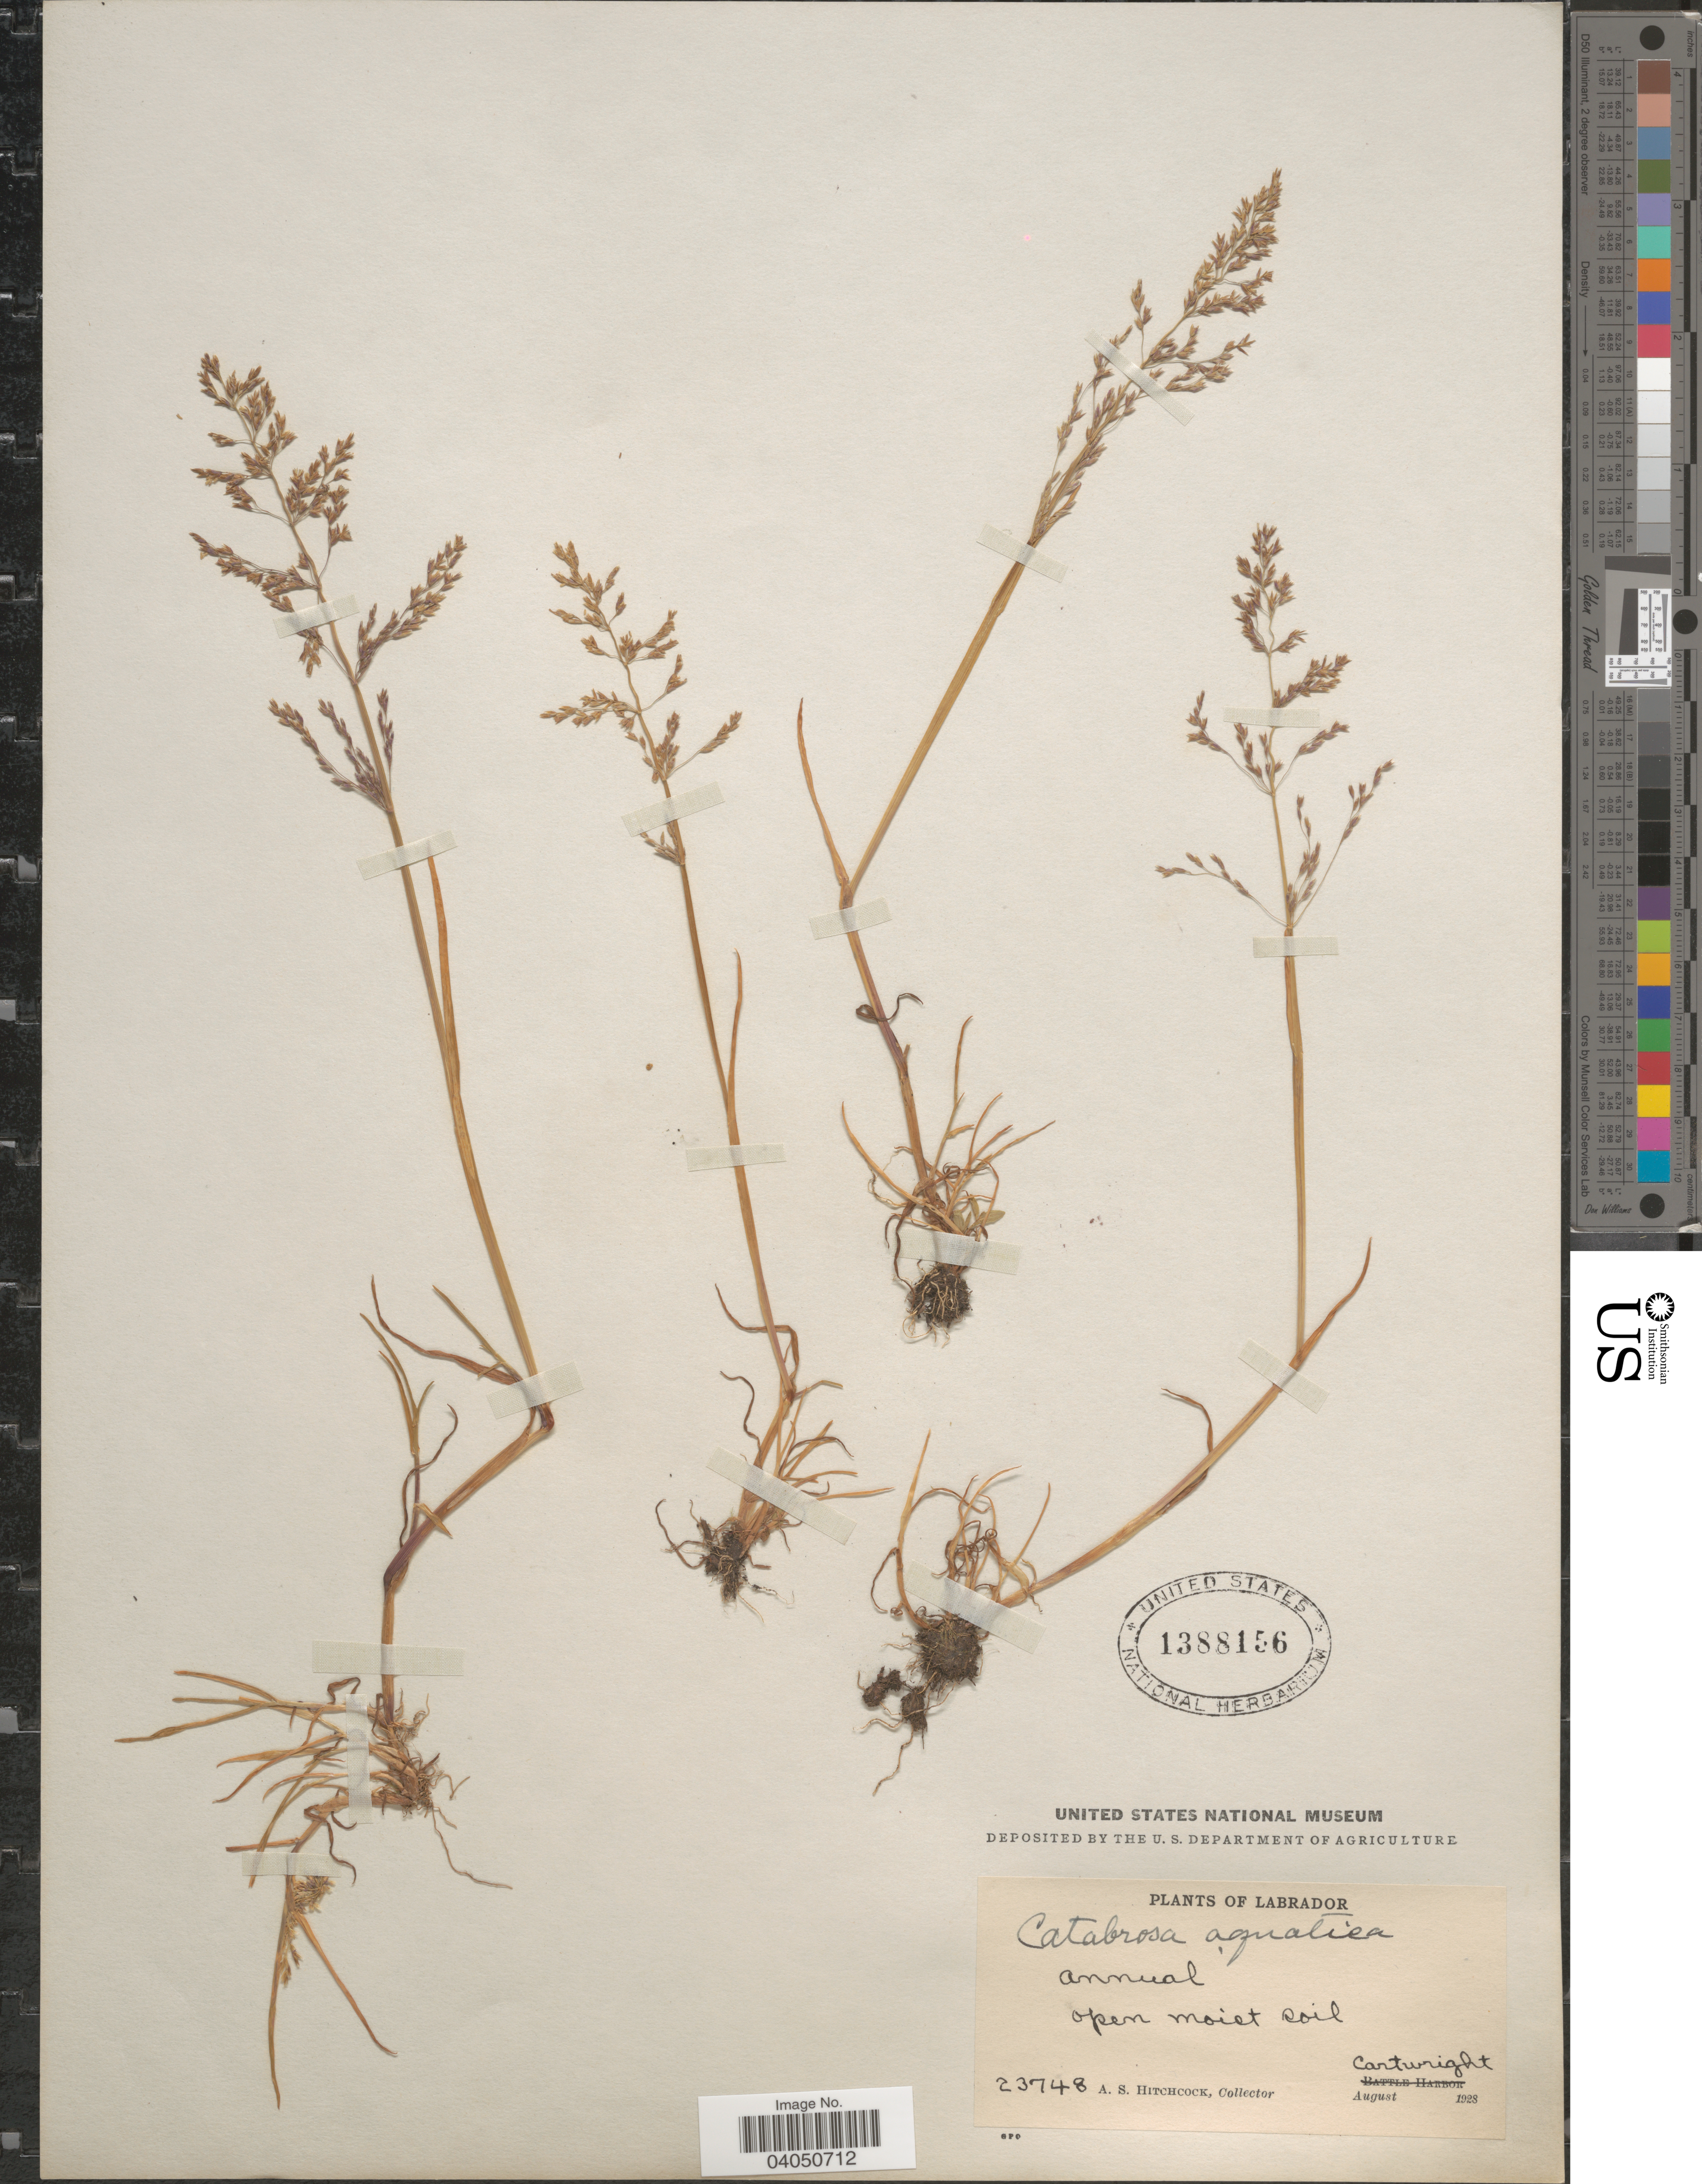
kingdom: Plantae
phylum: Tracheophyta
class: Liliopsida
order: Poales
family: Poaceae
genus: Catabrosa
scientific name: Catabrosa aquatica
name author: (L.) P. Beauv.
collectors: A. S. Hitchcock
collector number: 23748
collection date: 1928-08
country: Canada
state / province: Newfoundland and Labrador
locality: Labrador. Cartwright.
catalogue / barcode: US 1388156